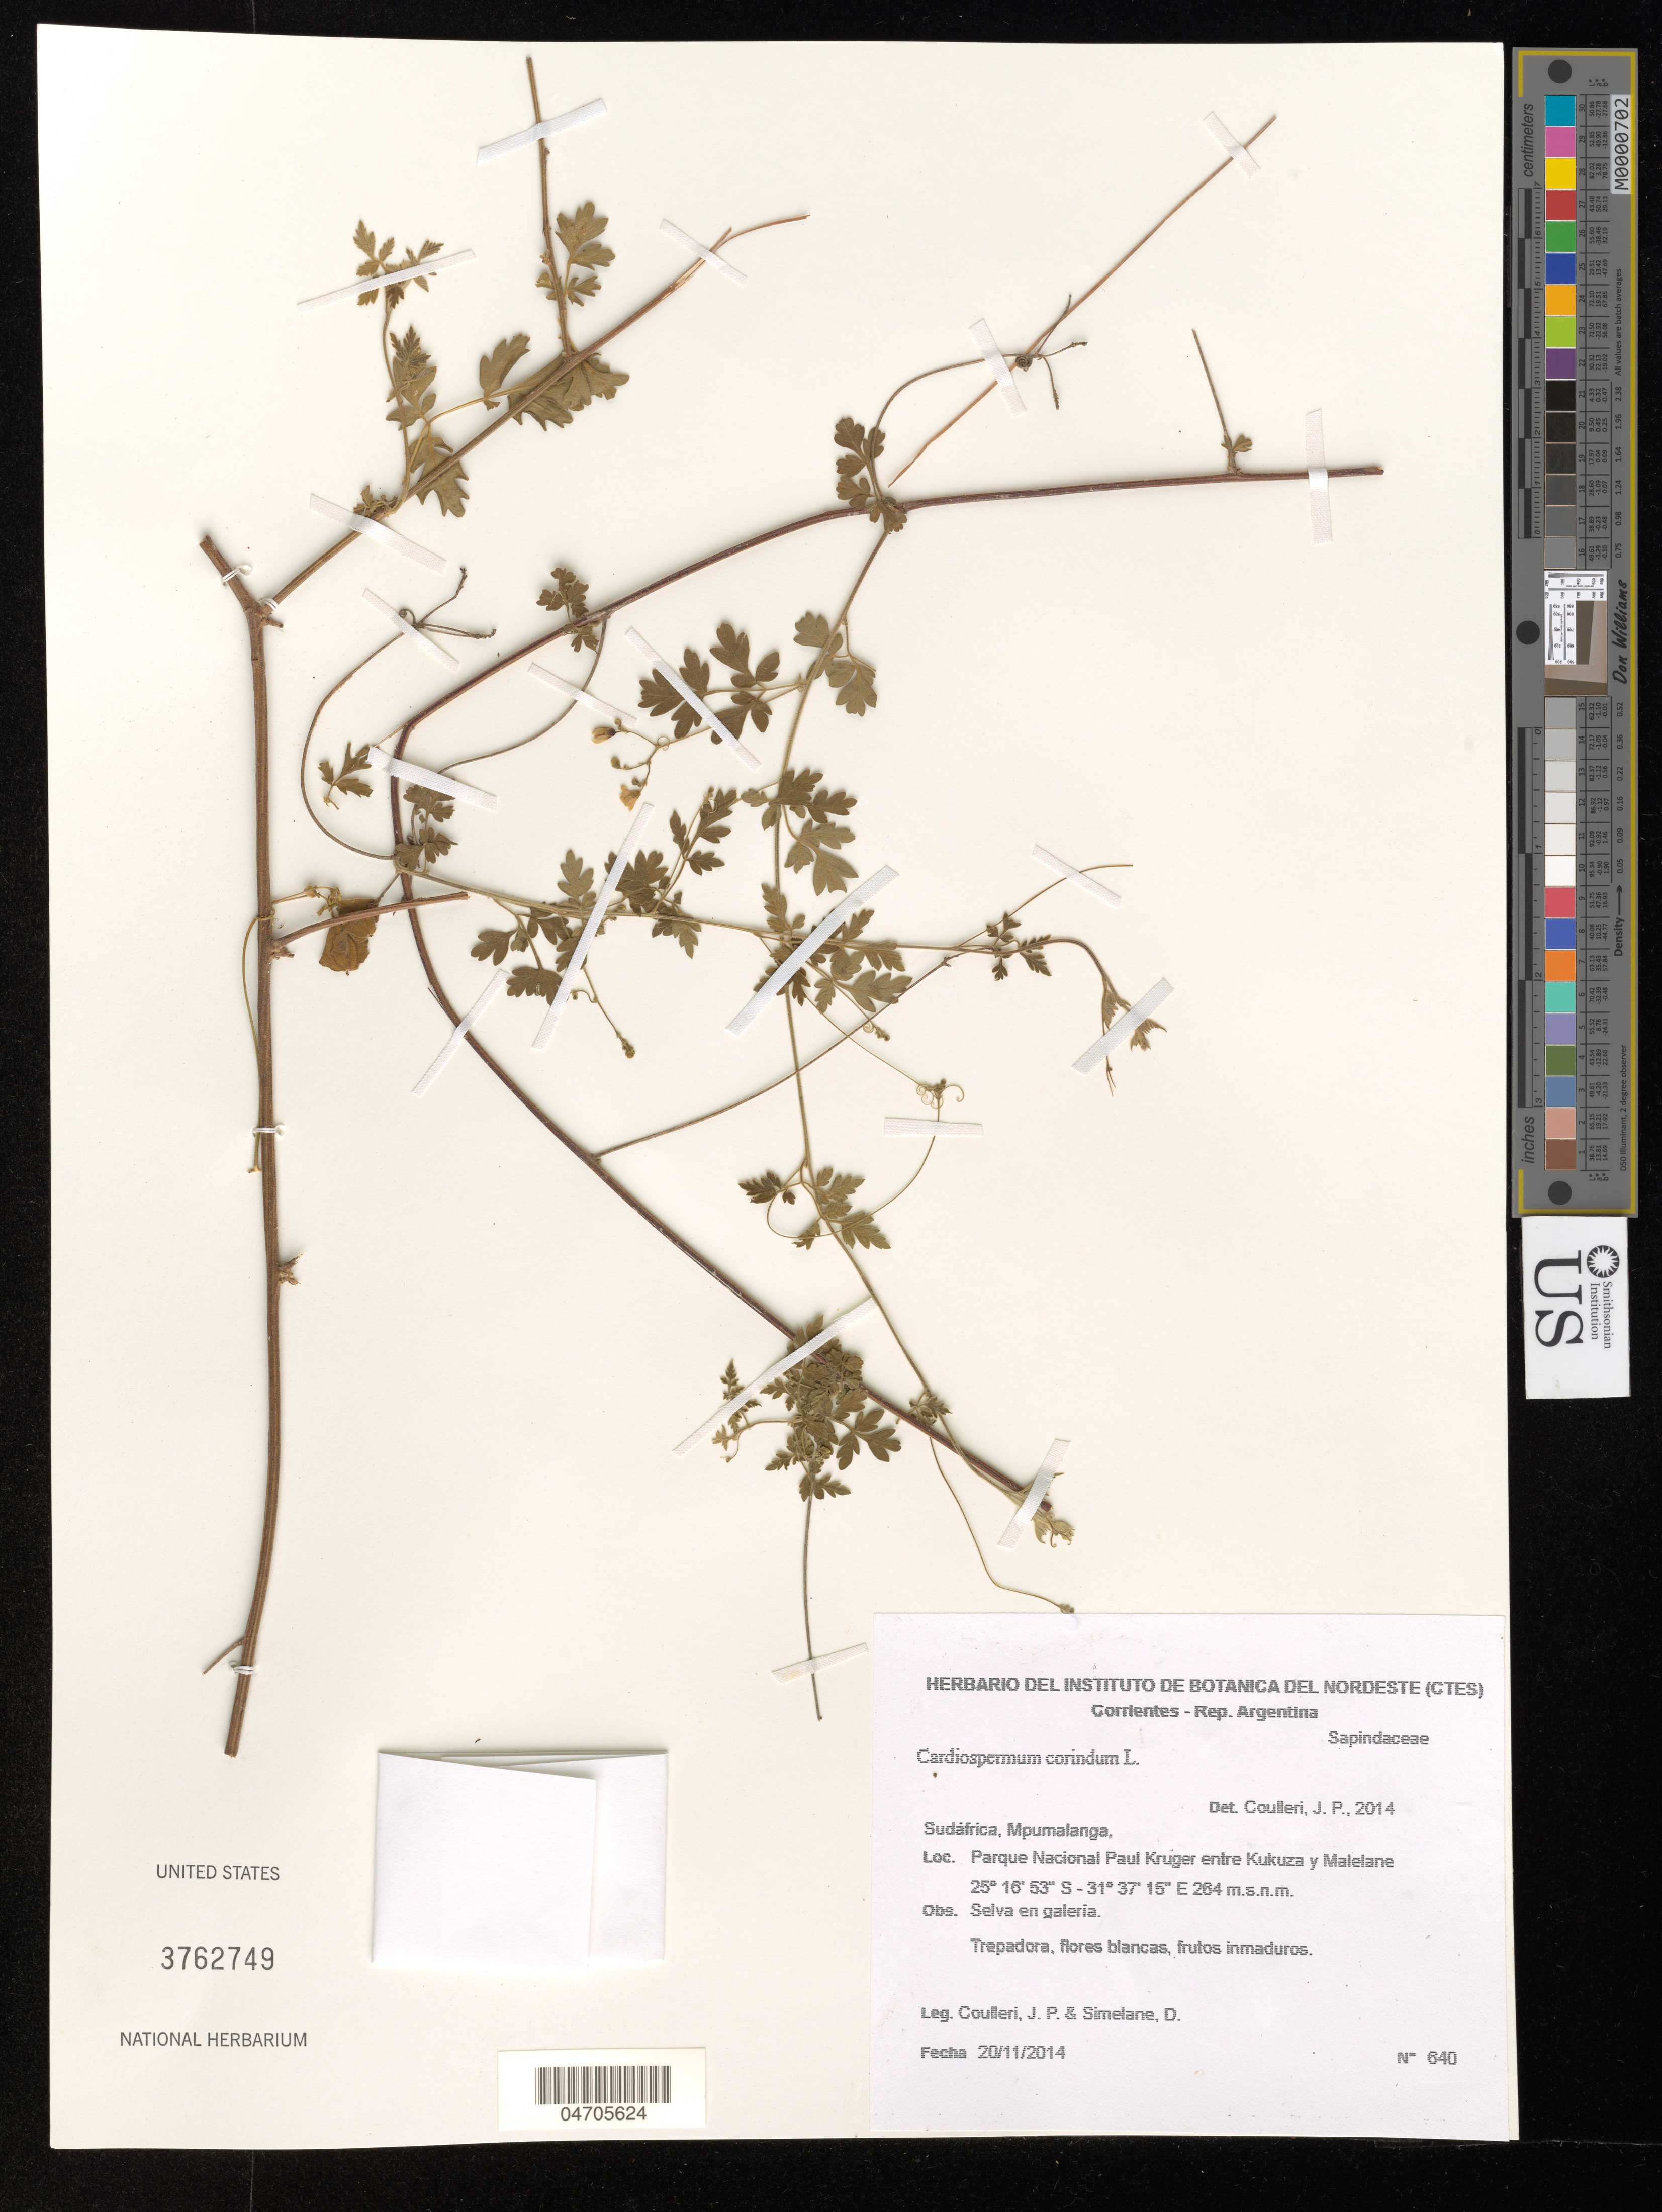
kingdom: Plantae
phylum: Tracheophyta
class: Magnoliopsida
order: Sapindales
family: Sapindaceae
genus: Cardiospermum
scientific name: Cardiospermum corindum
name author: L.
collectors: J. Coulleri & D. Simelane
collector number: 640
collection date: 2014-11-20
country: South Africa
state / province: Mpumalanga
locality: Sudáfrica. Parque Nacional Paul Kruger entre Kukuza y Malelane.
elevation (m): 264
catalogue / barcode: US 3762749